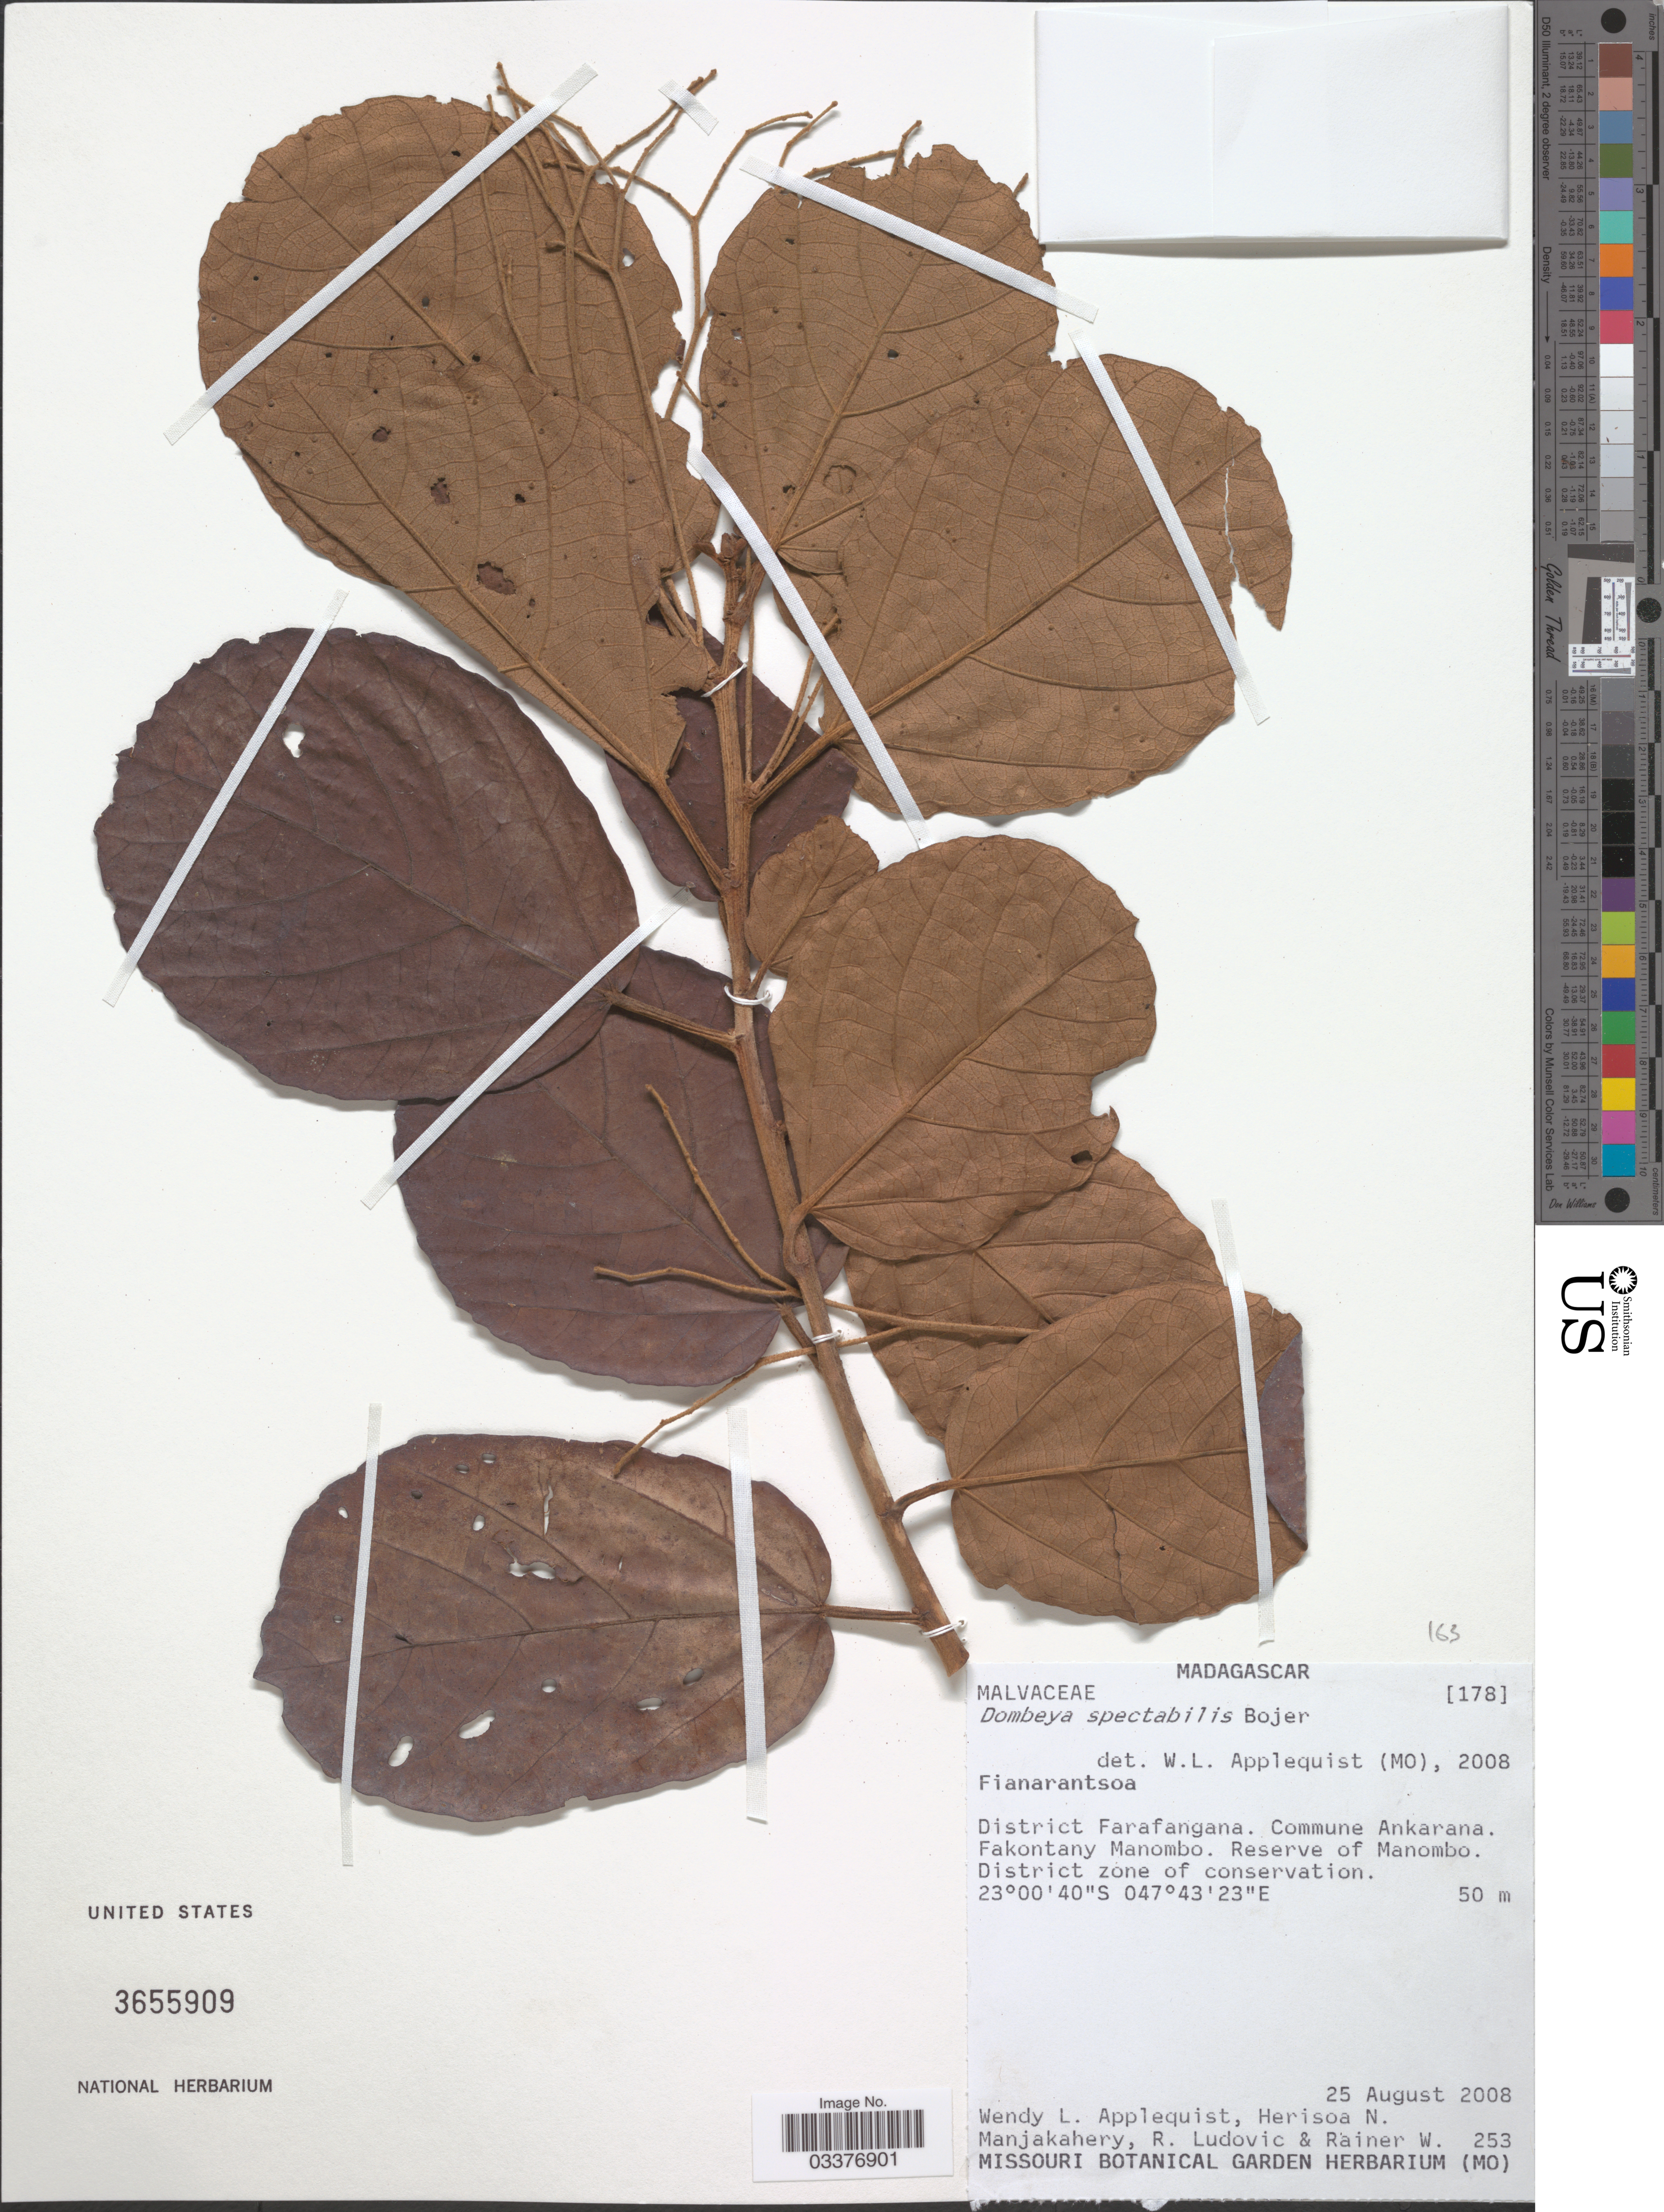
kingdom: Plantae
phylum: Tracheophyta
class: Magnoliopsida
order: Malvales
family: Malvaceae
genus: Dombeya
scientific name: Dombeya spectabilis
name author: Bojer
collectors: W. Applequist, H. N. Manjakahery, R. Ludovic & W. Rainer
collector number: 253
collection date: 2008-08-25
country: Madagascar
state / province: Atsimo-Atsinanana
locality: District Farafangana. Commune Ankarana. Fakontany Manombo. Reserve of Manombo. District zone of conservation.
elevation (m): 50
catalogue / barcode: US 3655909